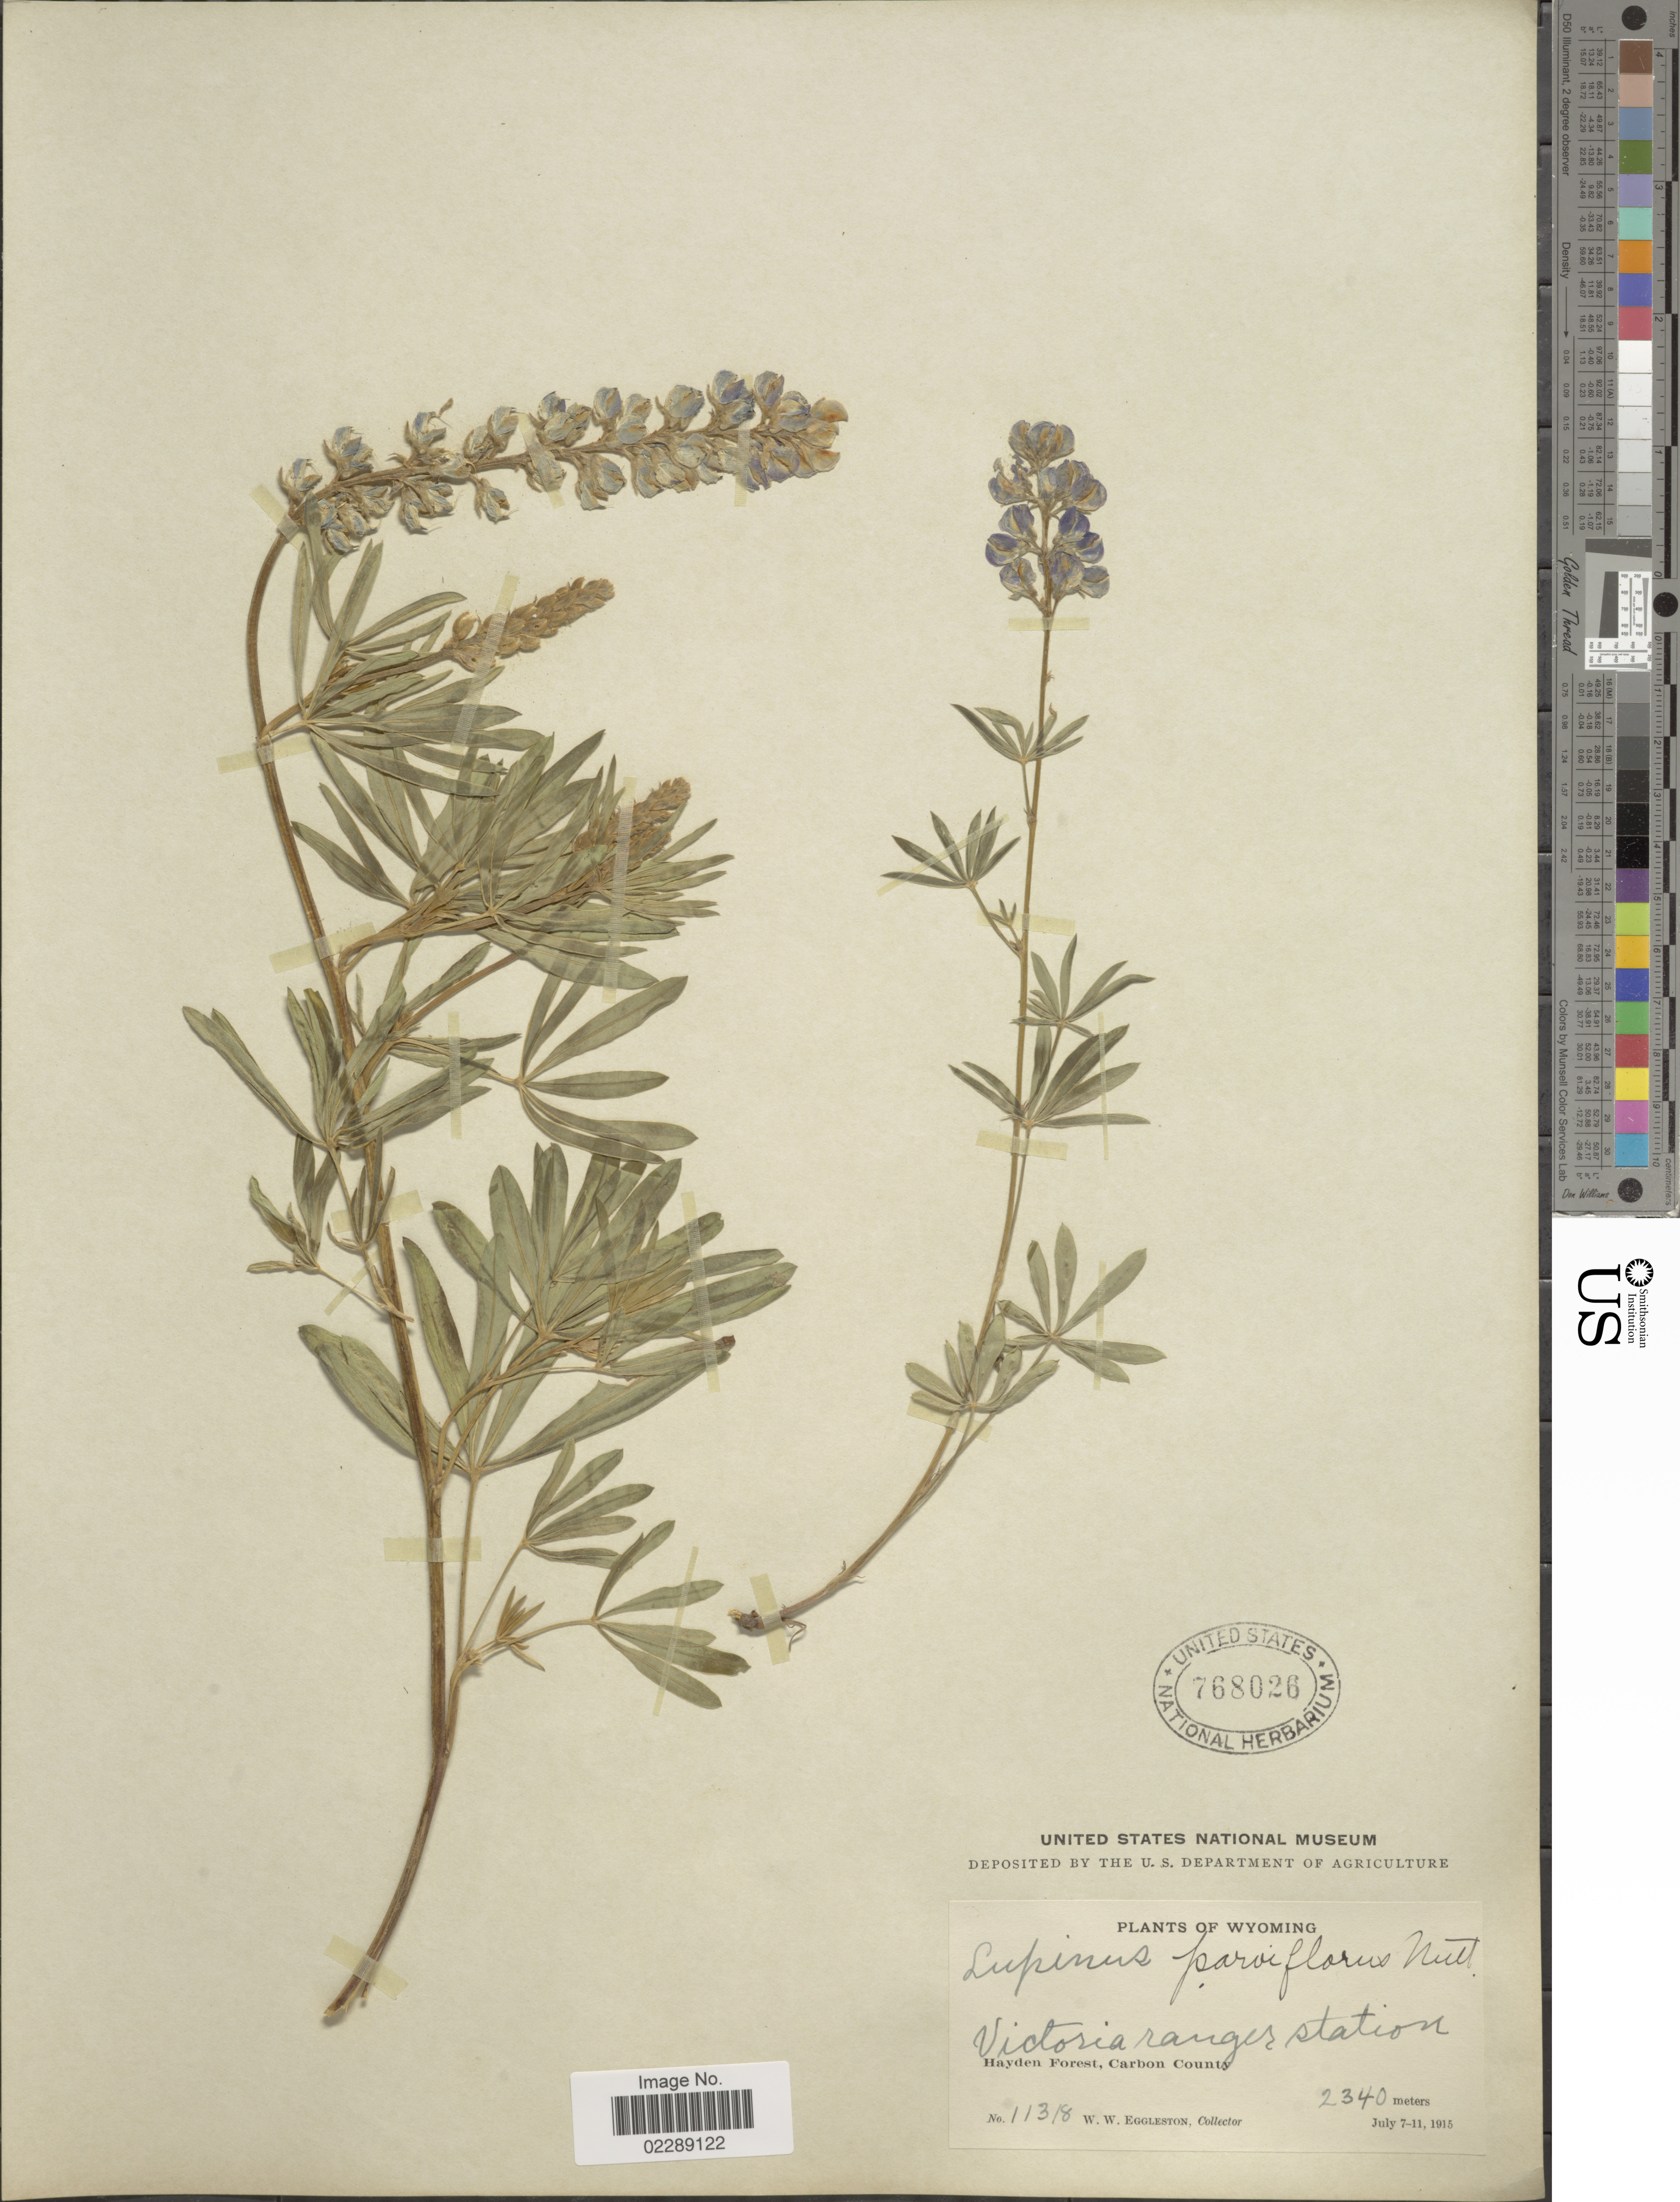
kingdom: Plantae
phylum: Tracheophyta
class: Magnoliopsida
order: Fabales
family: Fabaceae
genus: Lupinus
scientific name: Lupinus argenteus var. parviflorus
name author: (Nutt. ex Hook. & Arn.) C.L. Hitchc.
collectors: W. W. Eggleston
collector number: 11318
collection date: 1915-07-07/1915-07-11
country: United States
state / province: Wyoming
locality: Victorio ranger station, Hayden Forest, Carbon County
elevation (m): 2340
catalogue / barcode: US 768026